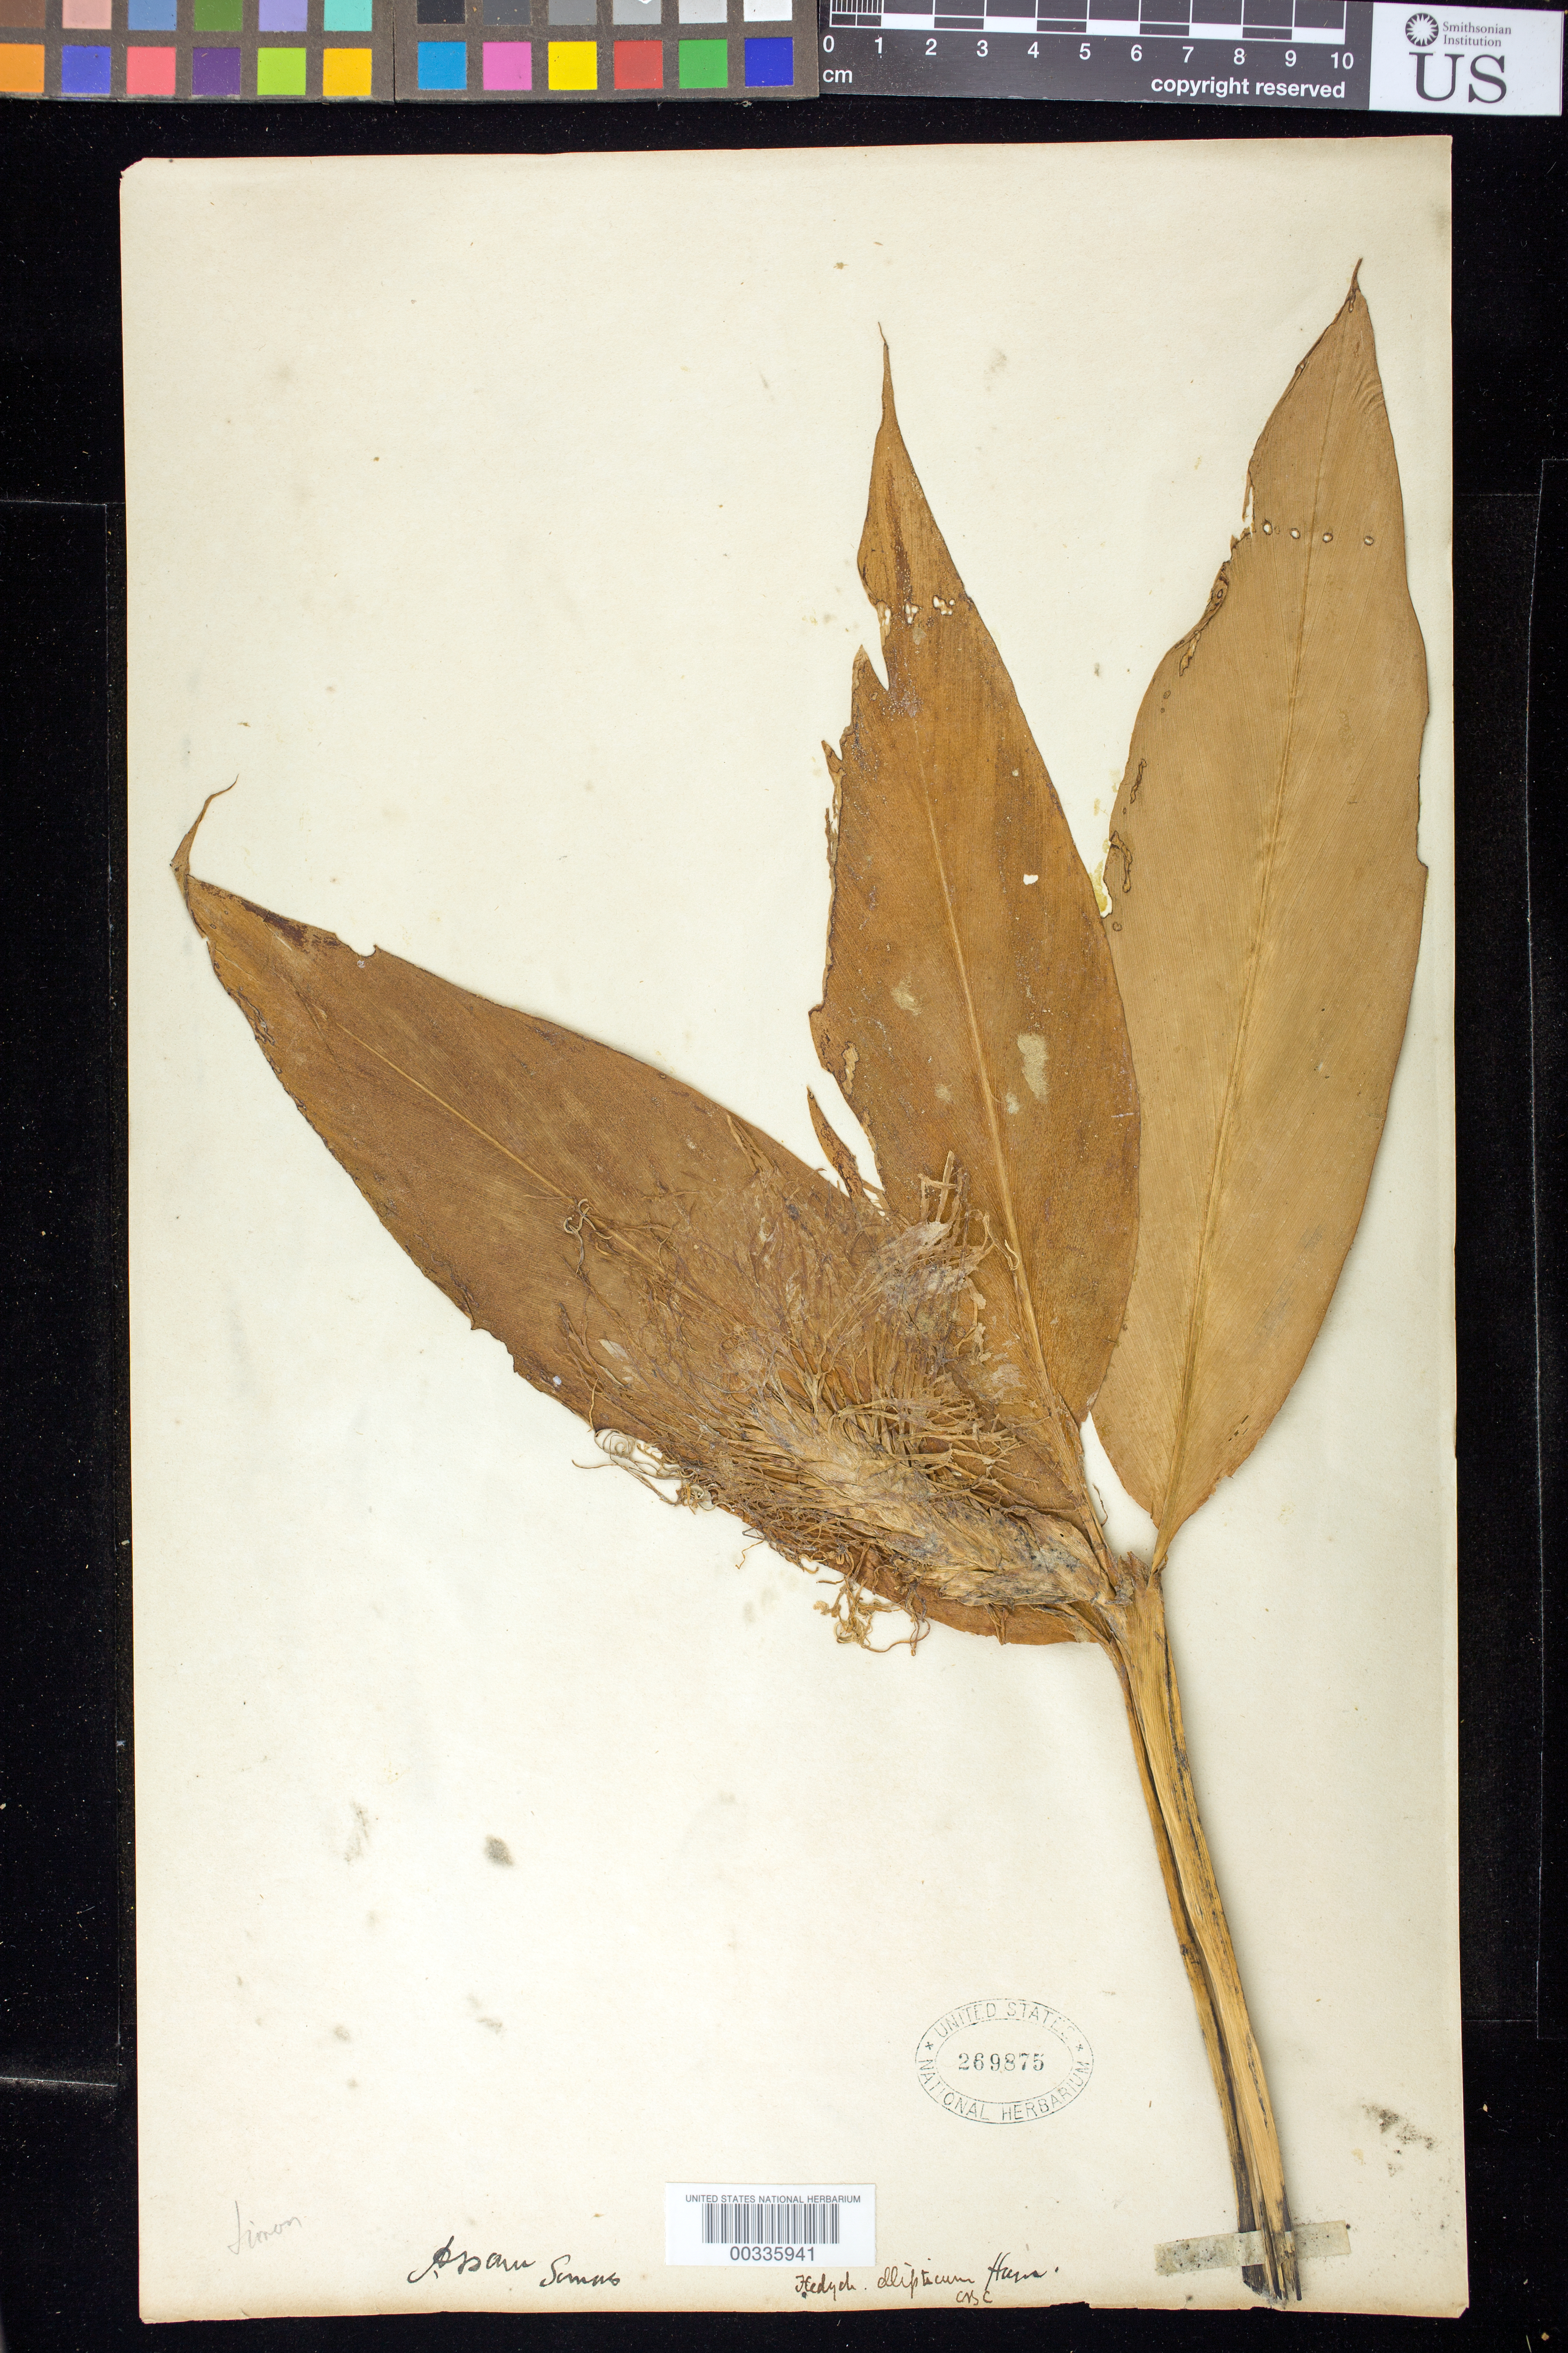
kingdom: Plantae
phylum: Tracheophyta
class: Liliopsida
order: Zingiberales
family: Zingiberaceae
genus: Hedychium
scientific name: Hedychium ellipticum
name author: Buch.-Ham. ex Sm.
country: India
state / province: Assam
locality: Assam, simag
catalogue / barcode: US 269875